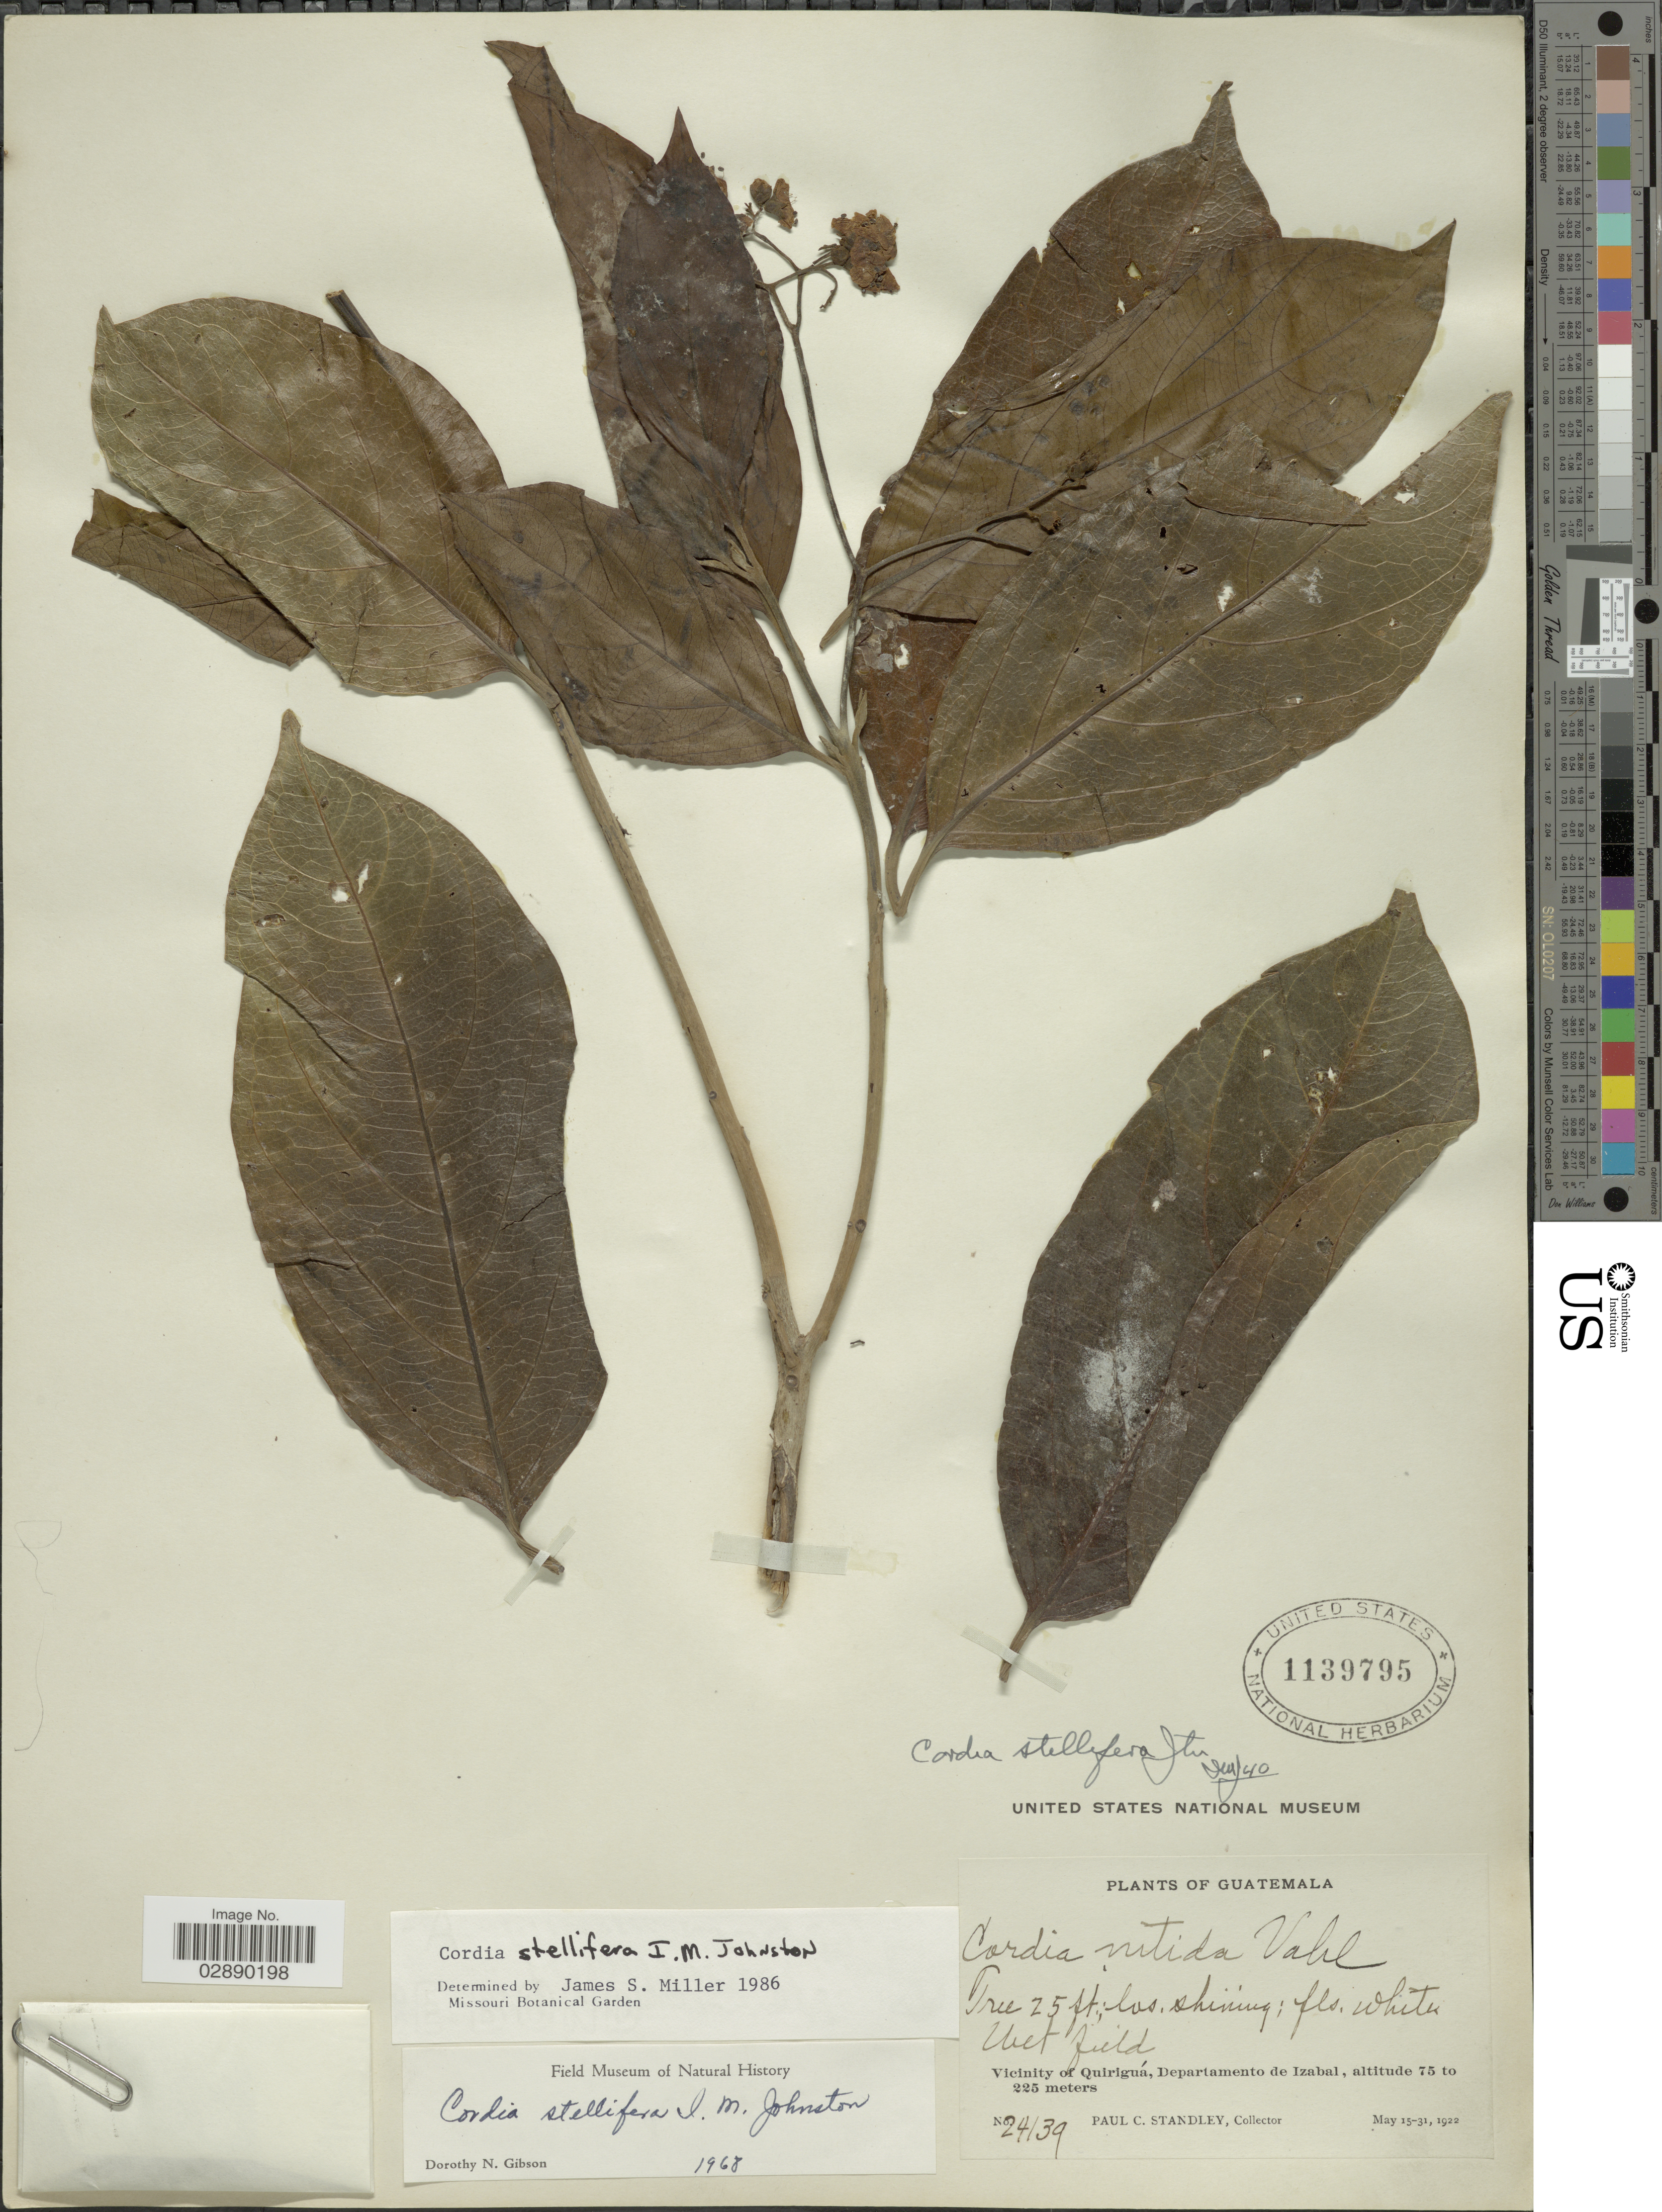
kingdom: Plantae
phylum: Tracheophyta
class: Magnoliopsida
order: Boraginales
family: Cordiaceae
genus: Cordia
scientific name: Cordia stellifera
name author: I.M. Johnst.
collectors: P. C. Standley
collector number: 24139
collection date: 1922-05-15/1922-05-31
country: Guatemala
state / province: Izabal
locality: Vicinity of Quiriguá, Departamento de Izabal.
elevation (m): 75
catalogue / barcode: US 1139795